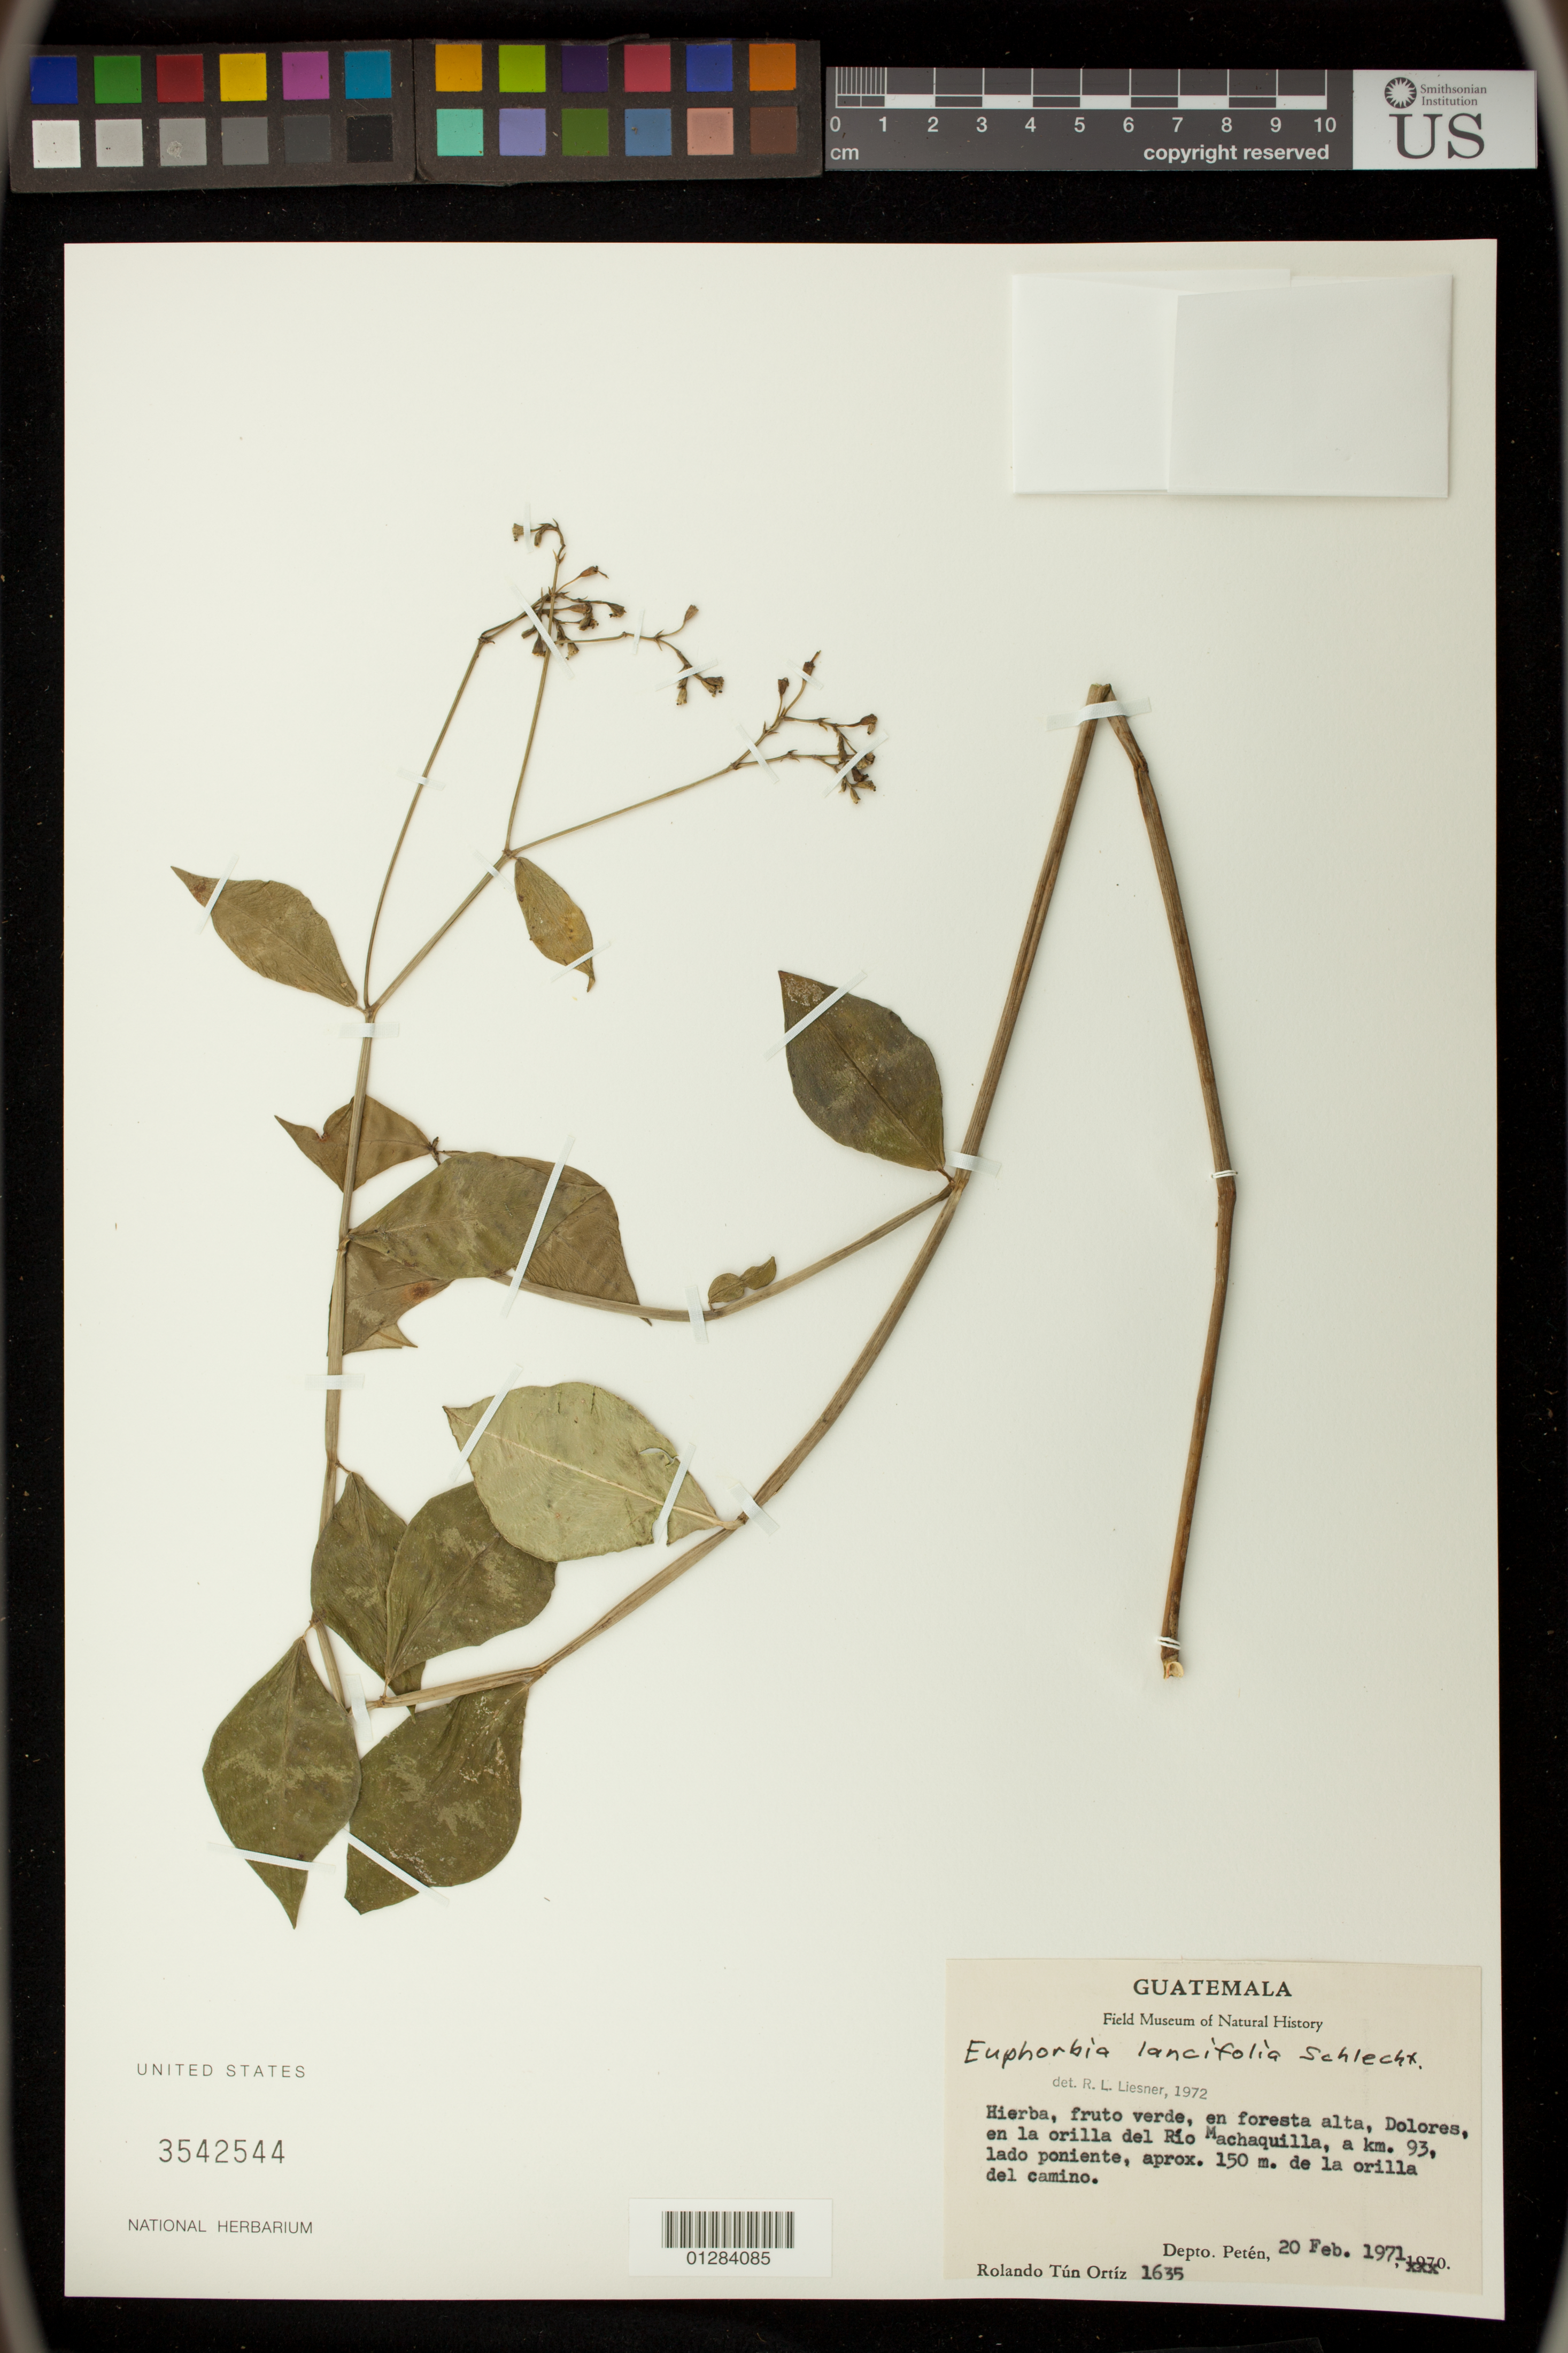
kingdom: Plantae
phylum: Tracheophyta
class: Magnoliopsida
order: Malpighiales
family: Euphorbiaceae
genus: Euphorbia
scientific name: Euphorbia lancifolia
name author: Schltdl.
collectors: R. T. Ortíz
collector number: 1635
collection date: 1971-02-20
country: Guatemala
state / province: El Petén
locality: en foresta alta, Dolores, en la orilla del Rio Machaquilla, a km. 93, lado poniente, aprox. 150m. de la orilla del camino.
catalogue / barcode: US 3542544